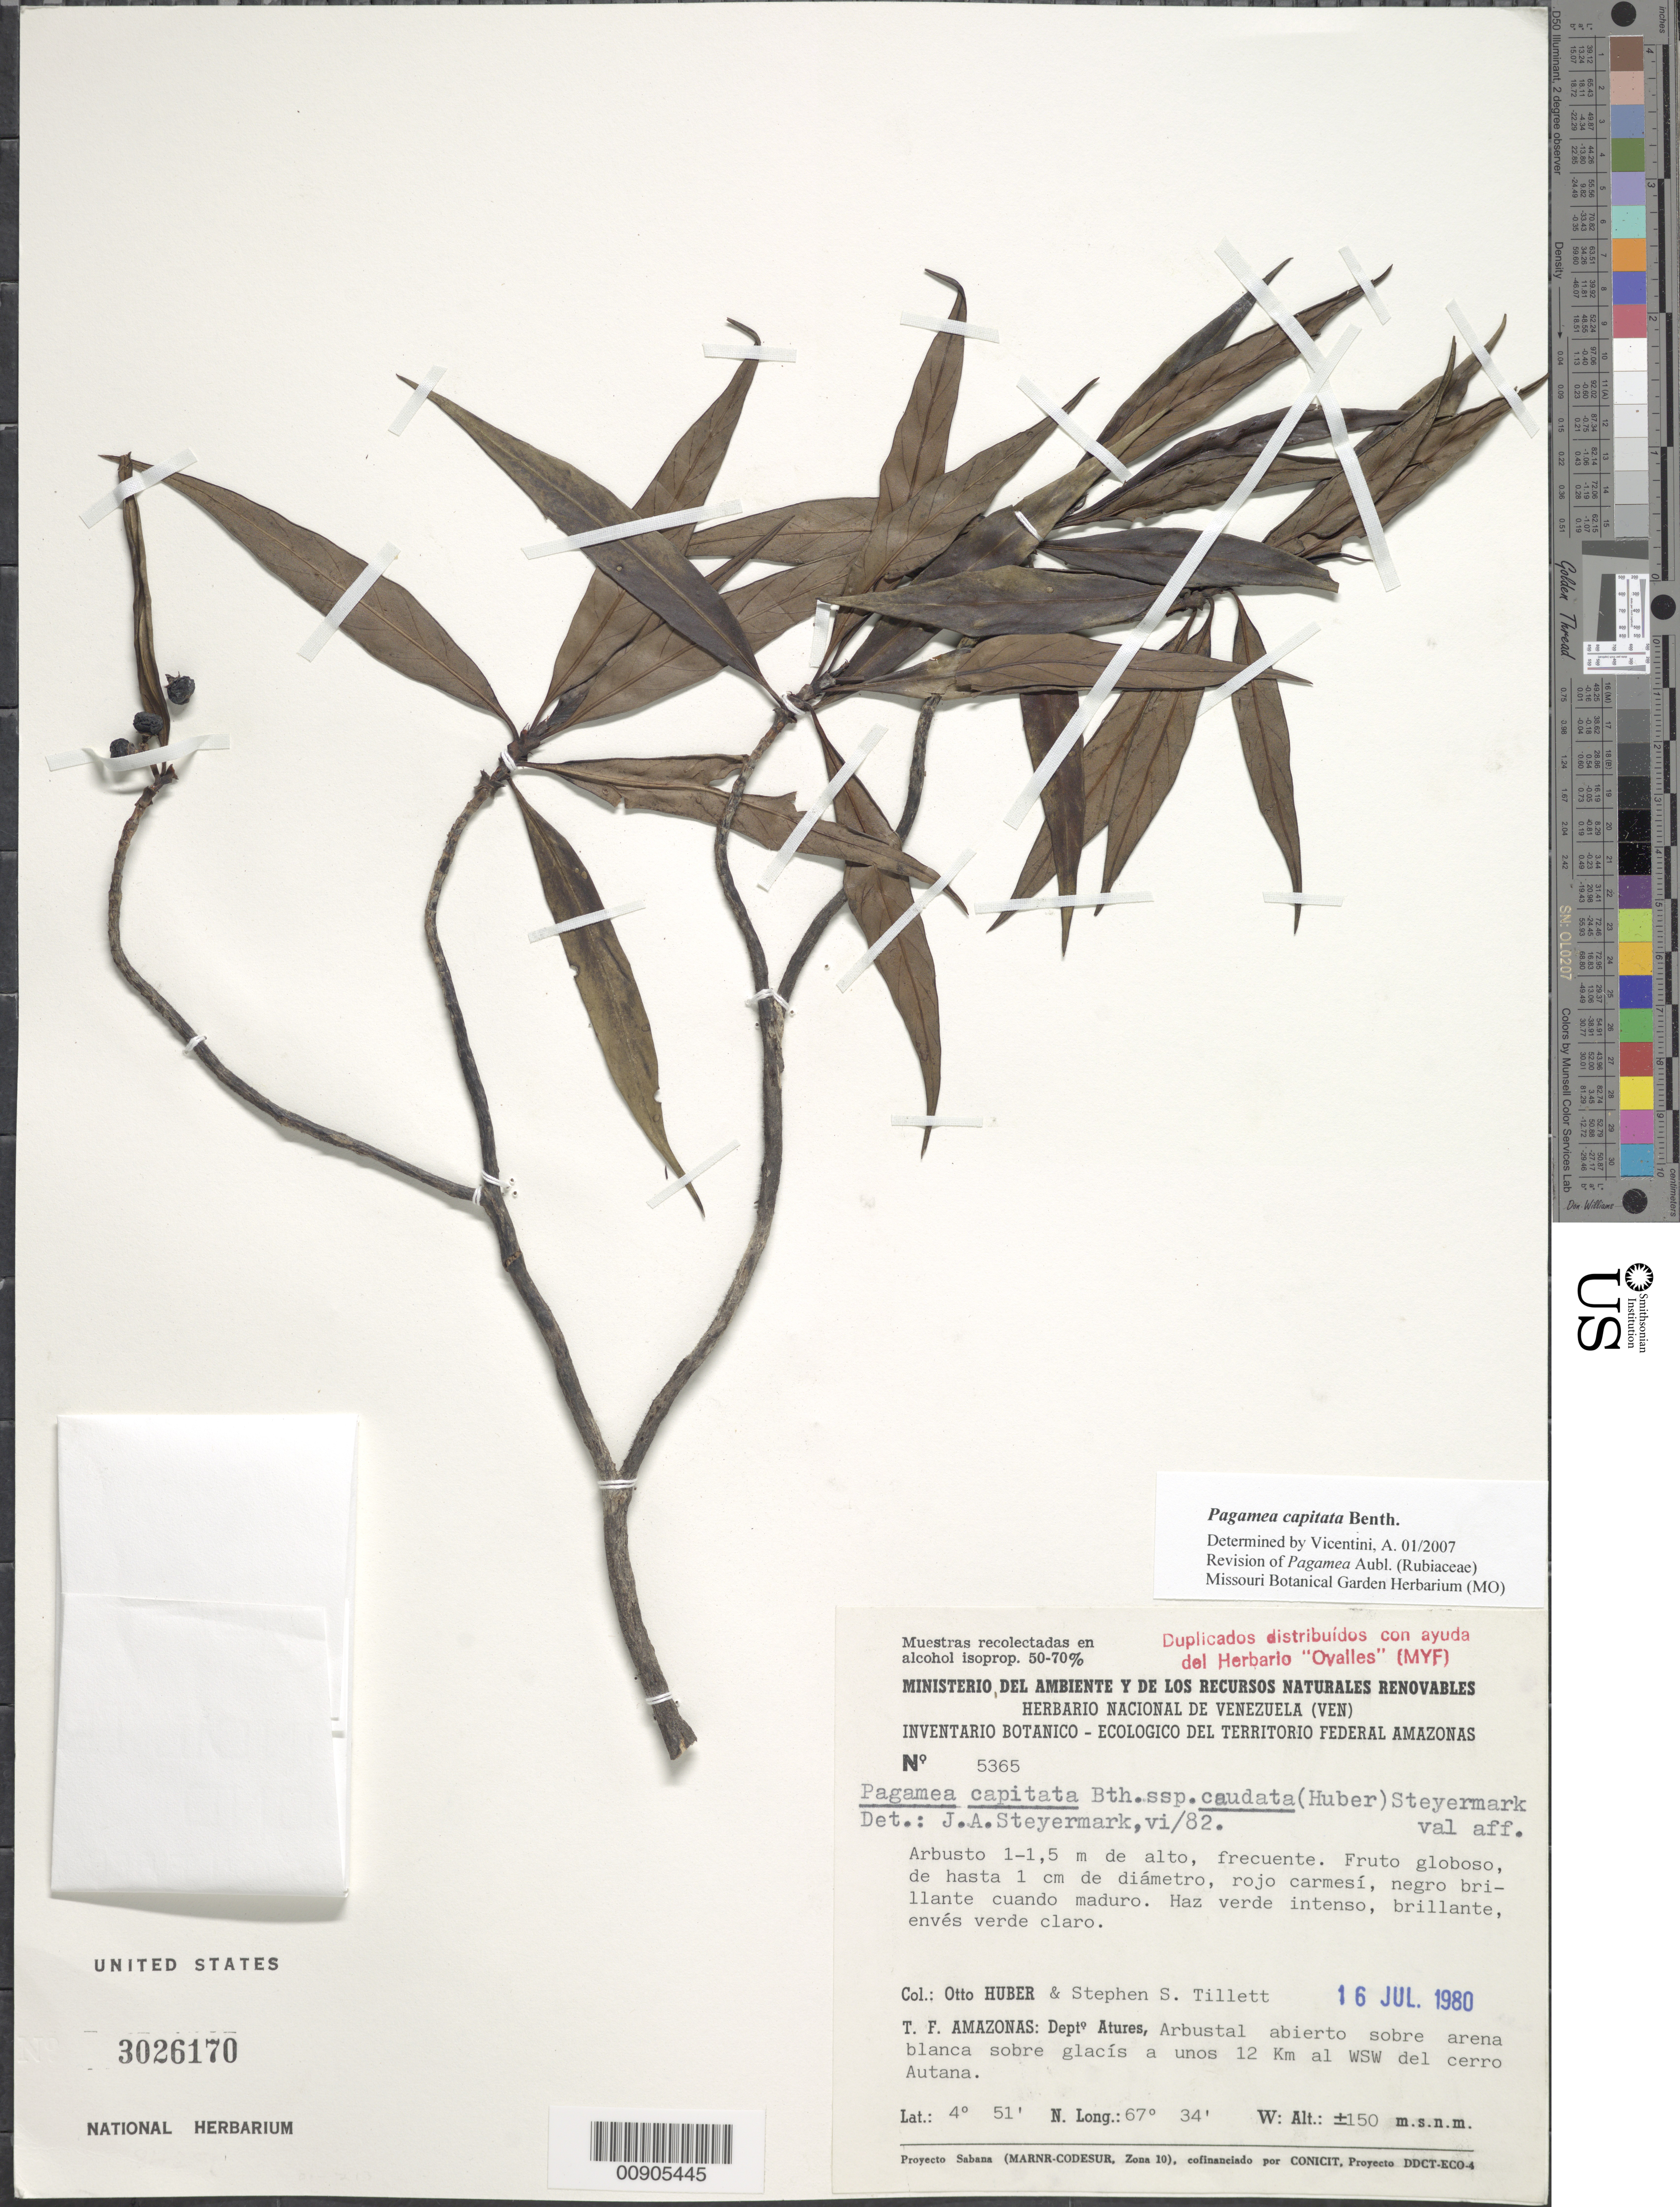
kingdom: Plantae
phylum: Tracheophyta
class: Magnoliopsida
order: Gentianales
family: Rubiaceae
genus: Pagamea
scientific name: Pagamea capitata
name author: Benth.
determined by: Vicentini, A.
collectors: O. Huber & S. S. Tillett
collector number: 5365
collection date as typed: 16-Jul-80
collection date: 1980-07-16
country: Venezuela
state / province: Amazonas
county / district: Atures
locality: Cerro Autana, 12 km al WSW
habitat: Arbustal abierto sobre arena blanca sobre glacís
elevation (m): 150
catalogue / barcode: US 3026170